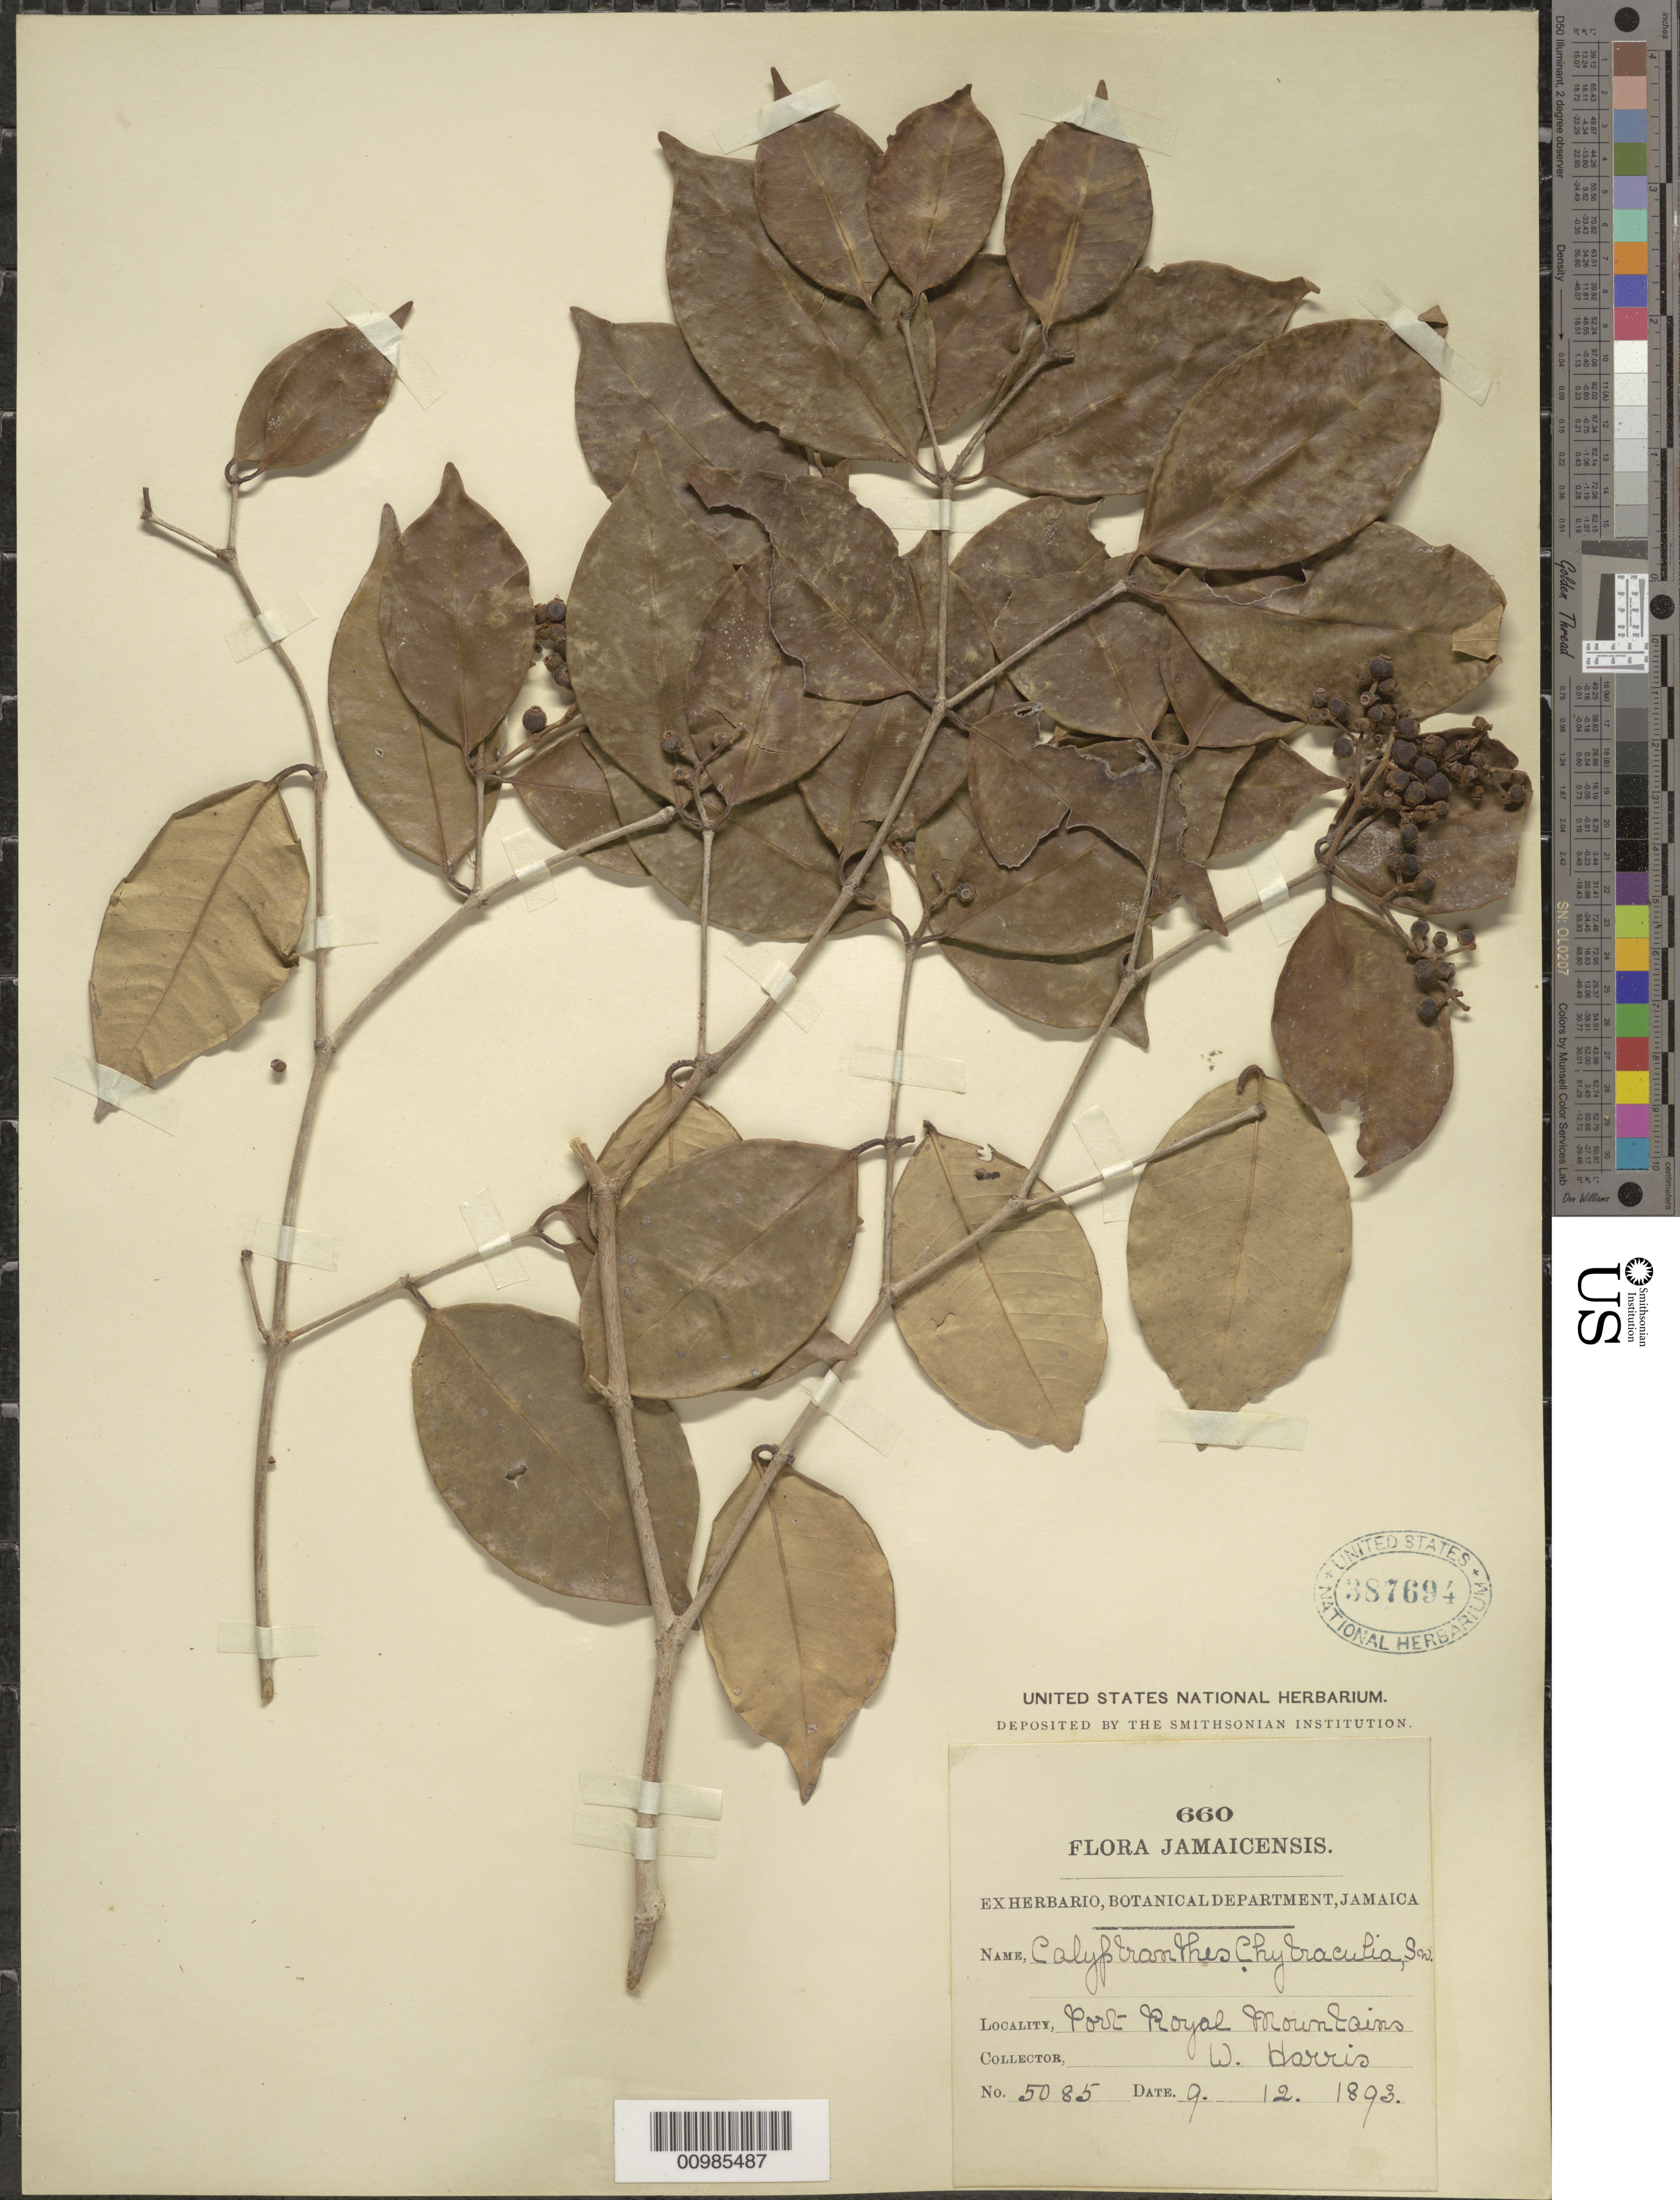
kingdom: Plantae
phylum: Tracheophyta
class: Magnoliopsida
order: Myrtales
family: Myrtaceae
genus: Myrcia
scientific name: Myrcia chytraculia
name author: (L.) A.R. Lourenço & E. Lucas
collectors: W. H. Harris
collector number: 5085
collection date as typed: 12 Sep 1893 or 09 Dec 1893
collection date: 1893-09-12 or 1893-12-09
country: Jamaica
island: Jamaica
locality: Port Royal Mountains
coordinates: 0 N, 0 E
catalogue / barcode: US 387694